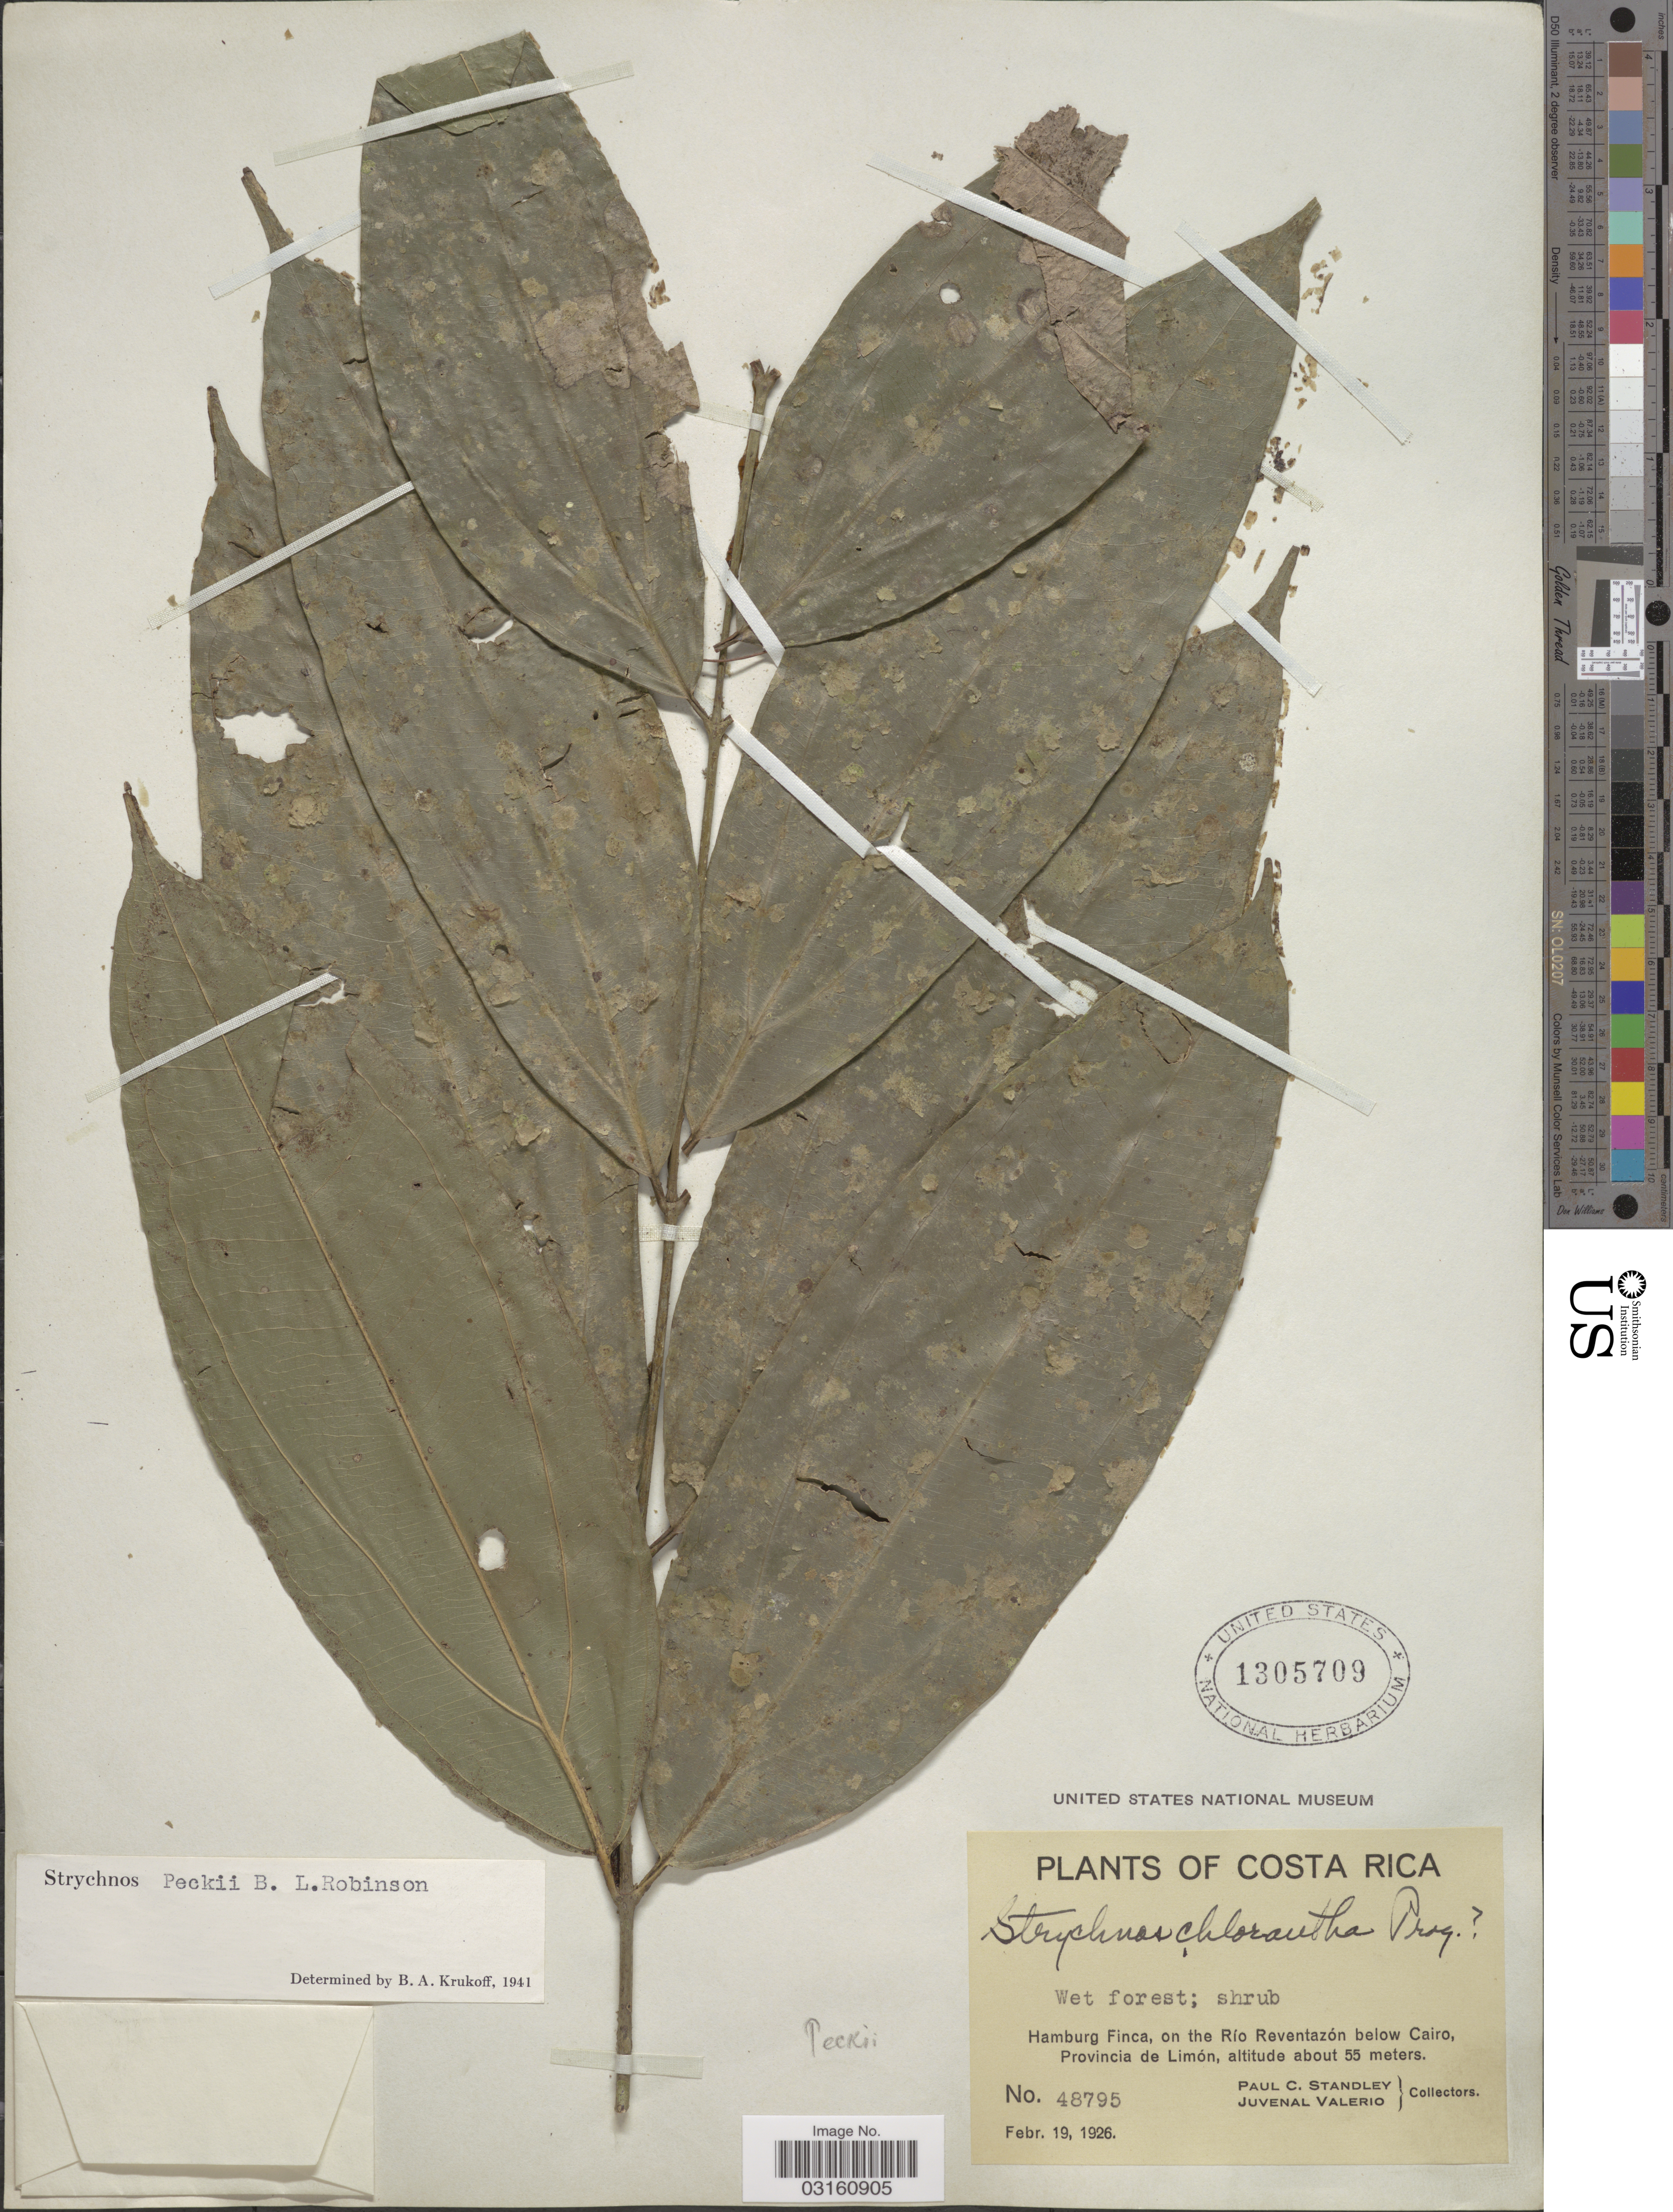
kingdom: Plantae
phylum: Tracheophyta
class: Magnoliopsida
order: Gentianales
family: Loganiaceae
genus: Strychnos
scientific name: Strychnos peckii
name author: B.L. Rob.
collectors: P. C. Standley & J. Valerio R.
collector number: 48795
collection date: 1926-02-19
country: Costa Rica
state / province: Limón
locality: Hamburg Finca, on the Río Reventazón below Cairo.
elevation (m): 55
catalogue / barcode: US 1305709